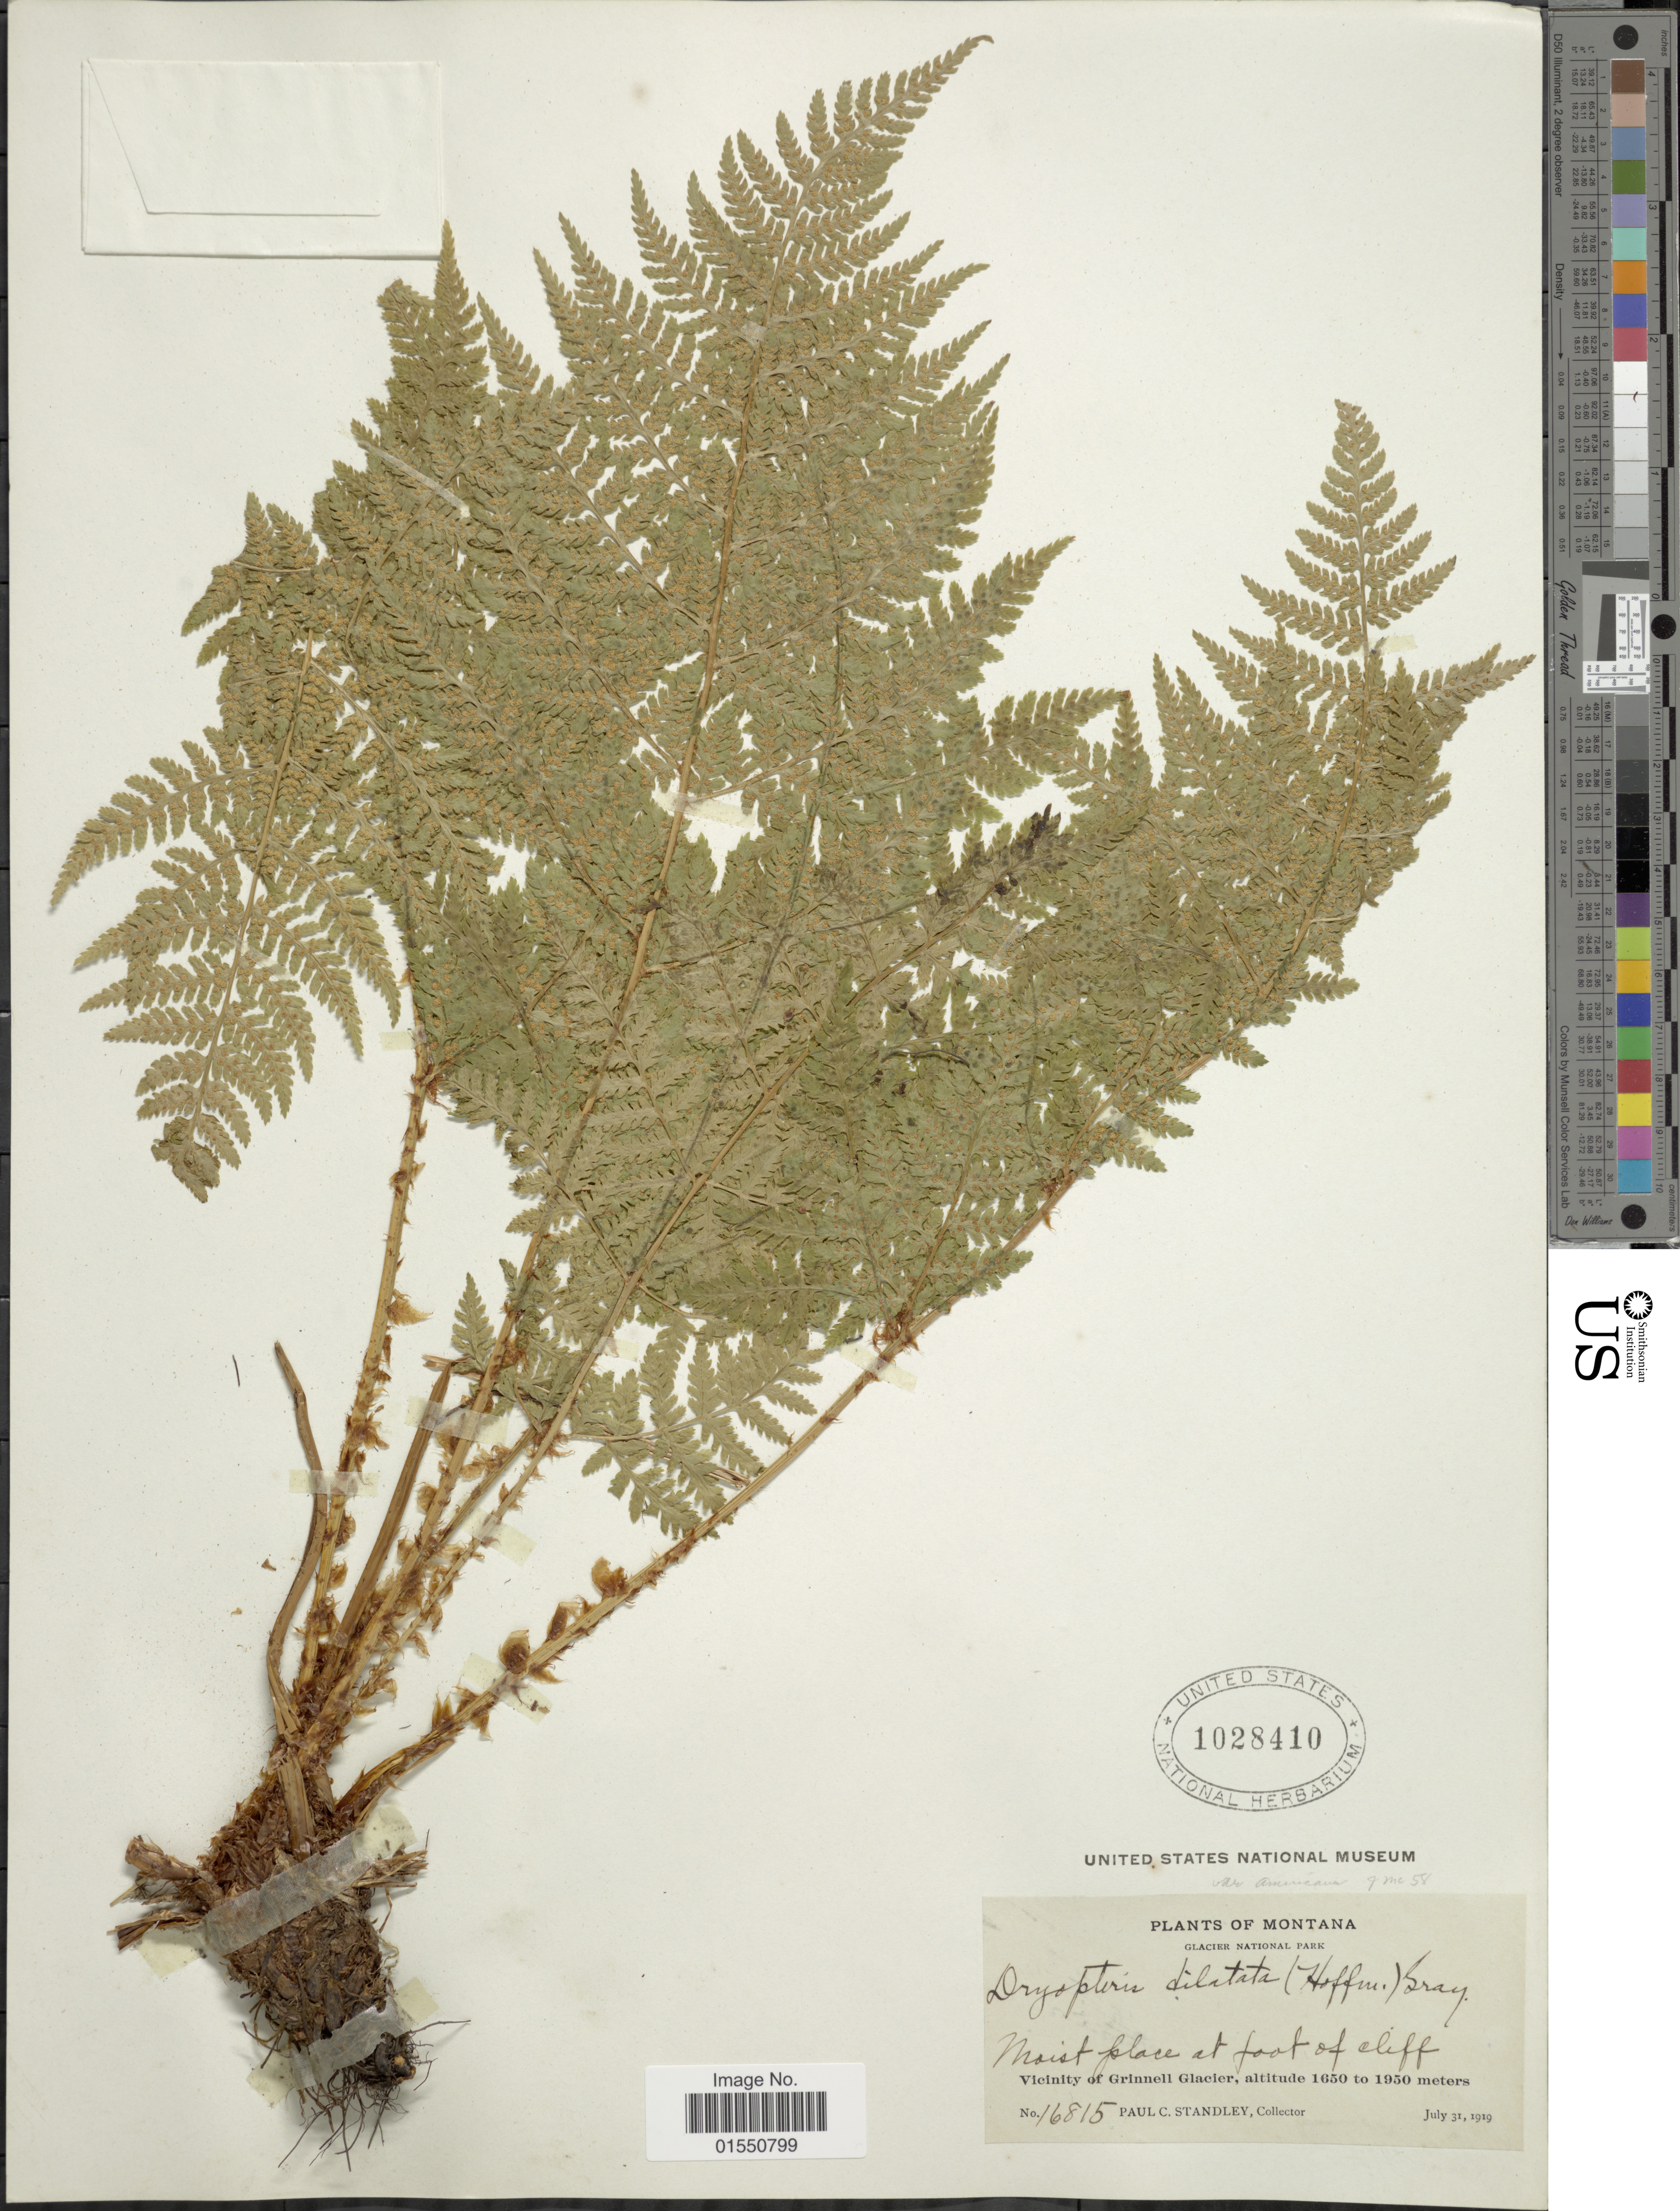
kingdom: Plantae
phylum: Tracheophyta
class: Polypodiopsida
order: Polypodiales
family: Dryopteridaceae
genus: Dryopteris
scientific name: Dryopteris expansa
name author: (C. Presl) Fraser-Jenk. & Jermy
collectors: P. C. Standley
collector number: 16815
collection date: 1919-07-31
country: United States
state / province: Montana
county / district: Glacier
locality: Glacier National Park, Vicinity of Grinnell Glacier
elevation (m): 1650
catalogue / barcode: US 1028410